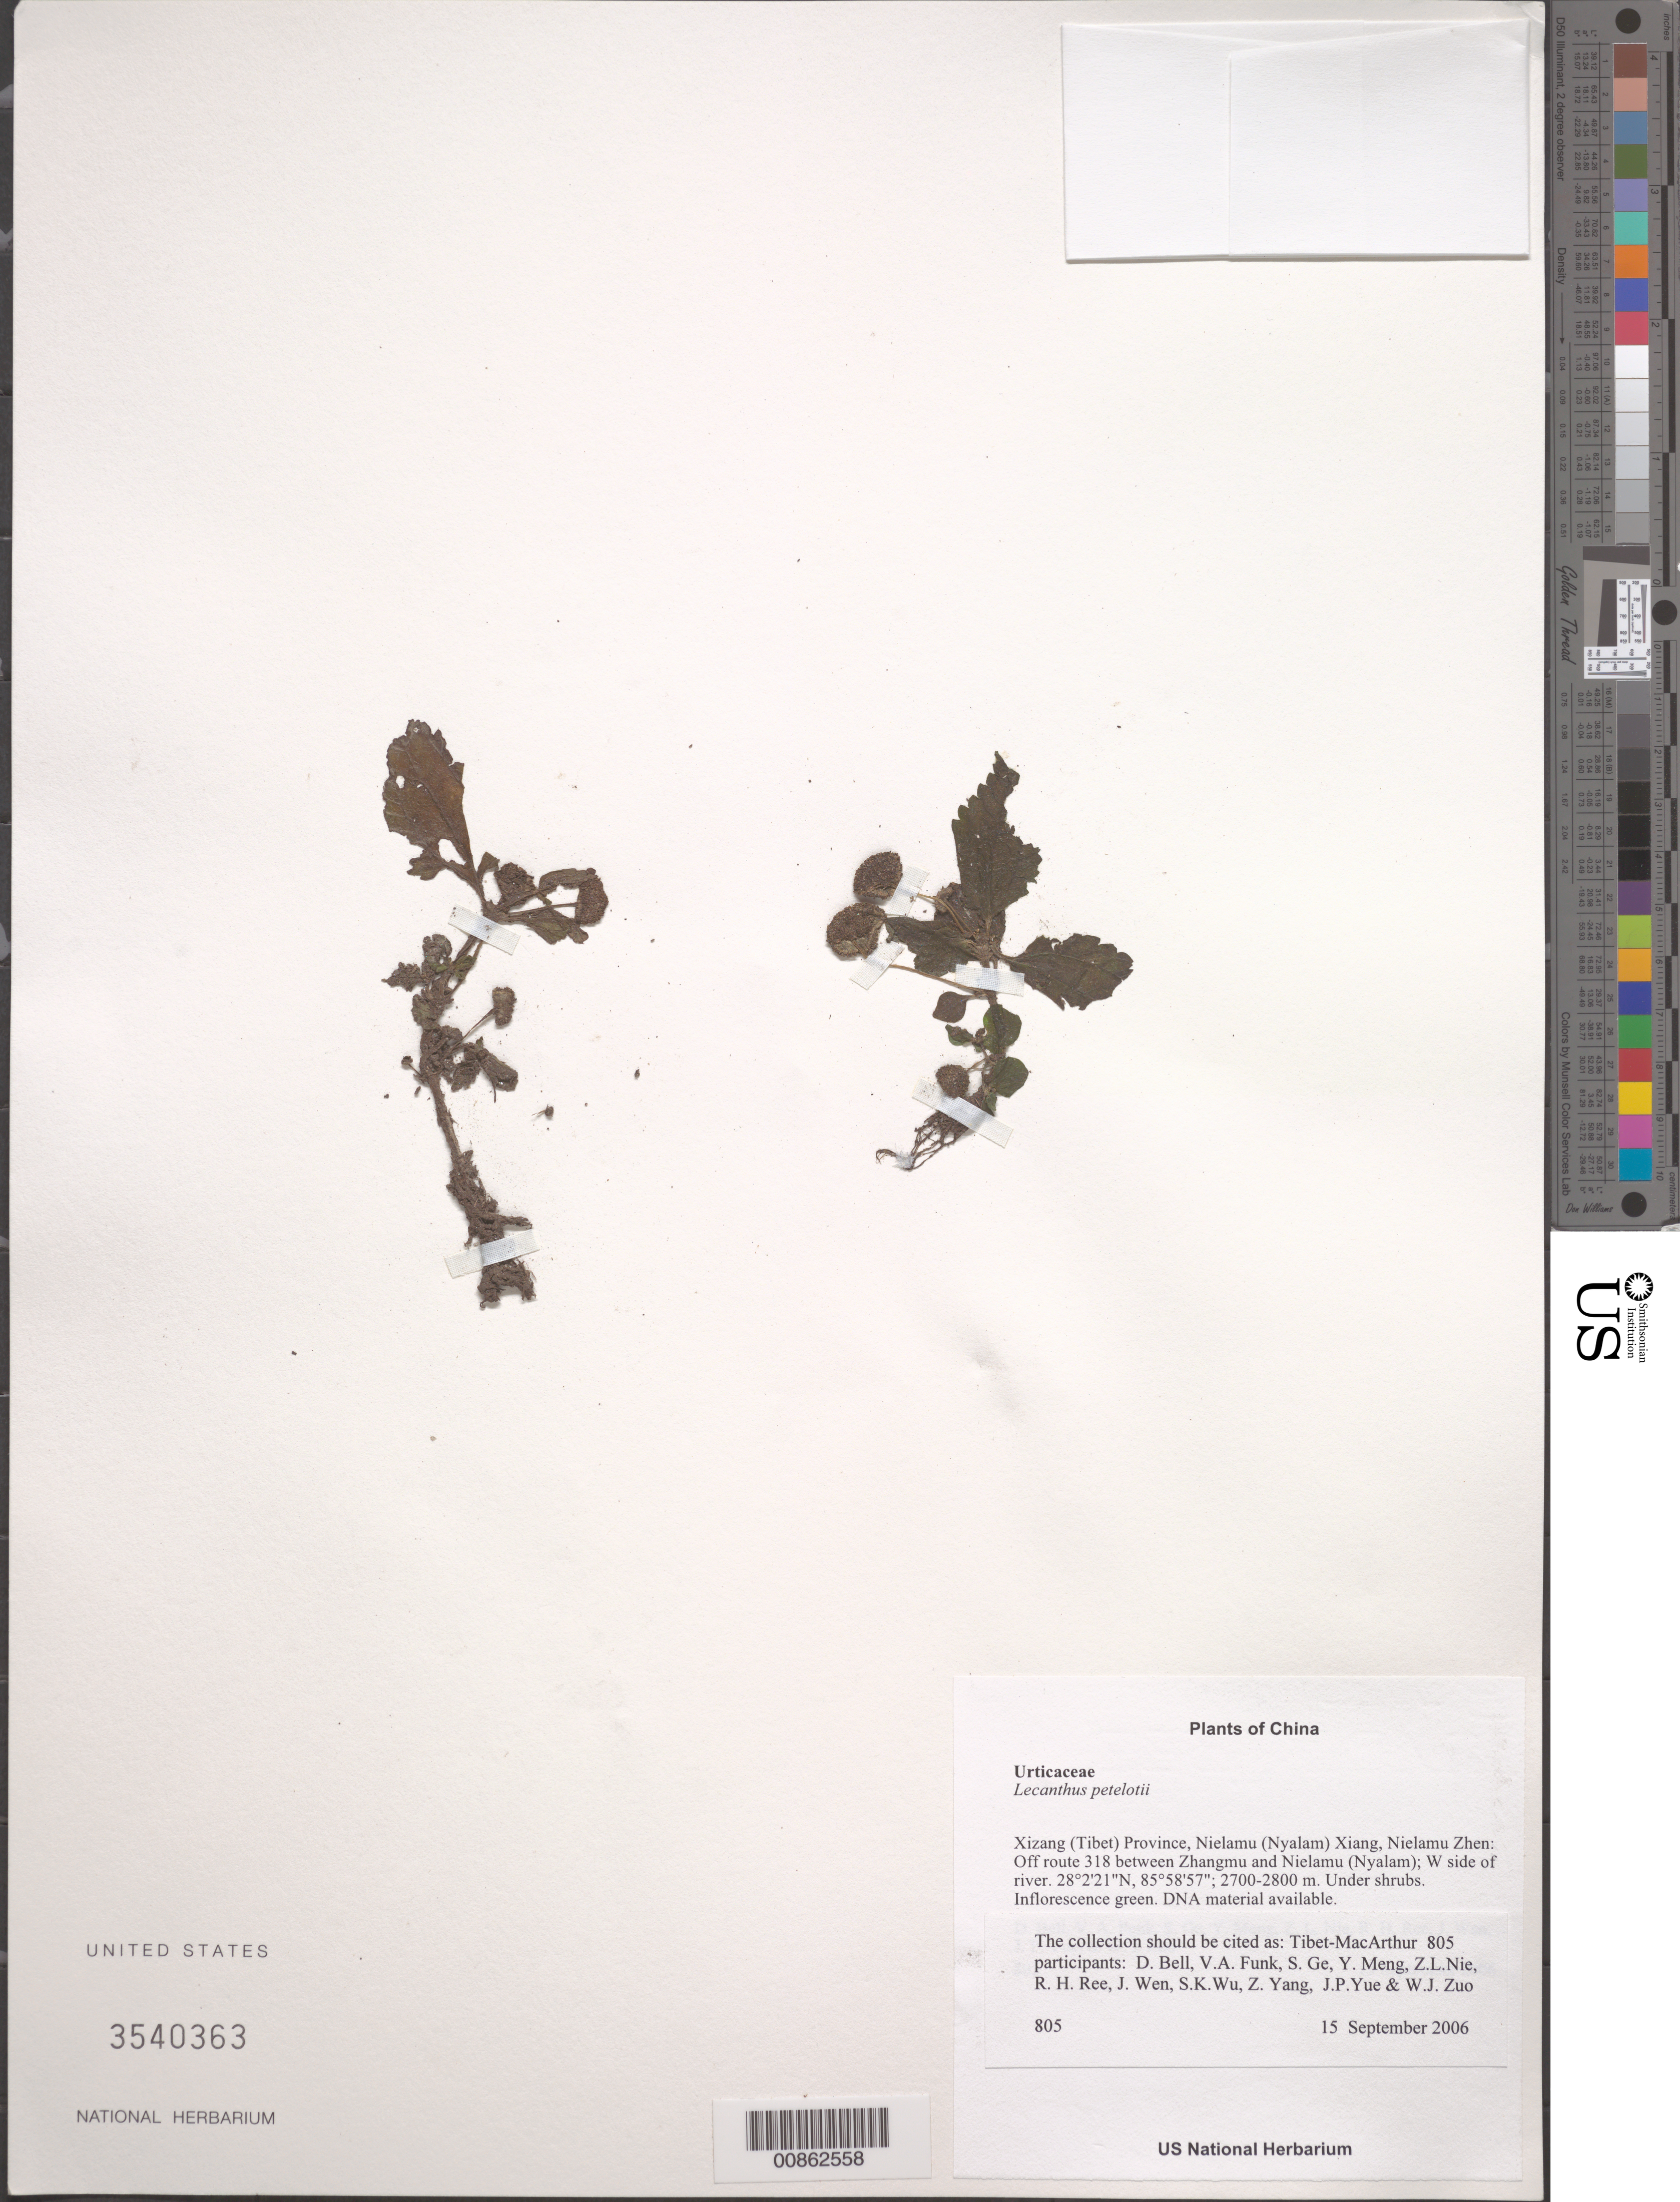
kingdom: Plantae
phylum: Tracheophyta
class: Magnoliopsida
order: Rosales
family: Urticaceae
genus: Lecanthus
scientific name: Lecanthus petelotii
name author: (Gagnep.) C.J. Chen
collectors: Tibet-MacArthur, D. A. Bell, V. Funk, S. Ge, Y. Meng, Z. Nie, R. Ree, J. Wen, J. Yue & W. Zuo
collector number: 805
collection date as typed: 15 Sep 2006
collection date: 2006-09-15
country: China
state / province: Xizang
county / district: Nielamu (Nyalam) Xian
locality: Nielamu Zhen. Off route 318 between Zhangmu and Nielamu (Nyalam); W side of river.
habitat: Steep slope with scattered broadleaved and coniferous trees (including Abies georgiana) and shrubs; disturbed active logging area. Under shrubs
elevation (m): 2700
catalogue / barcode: US 3540363